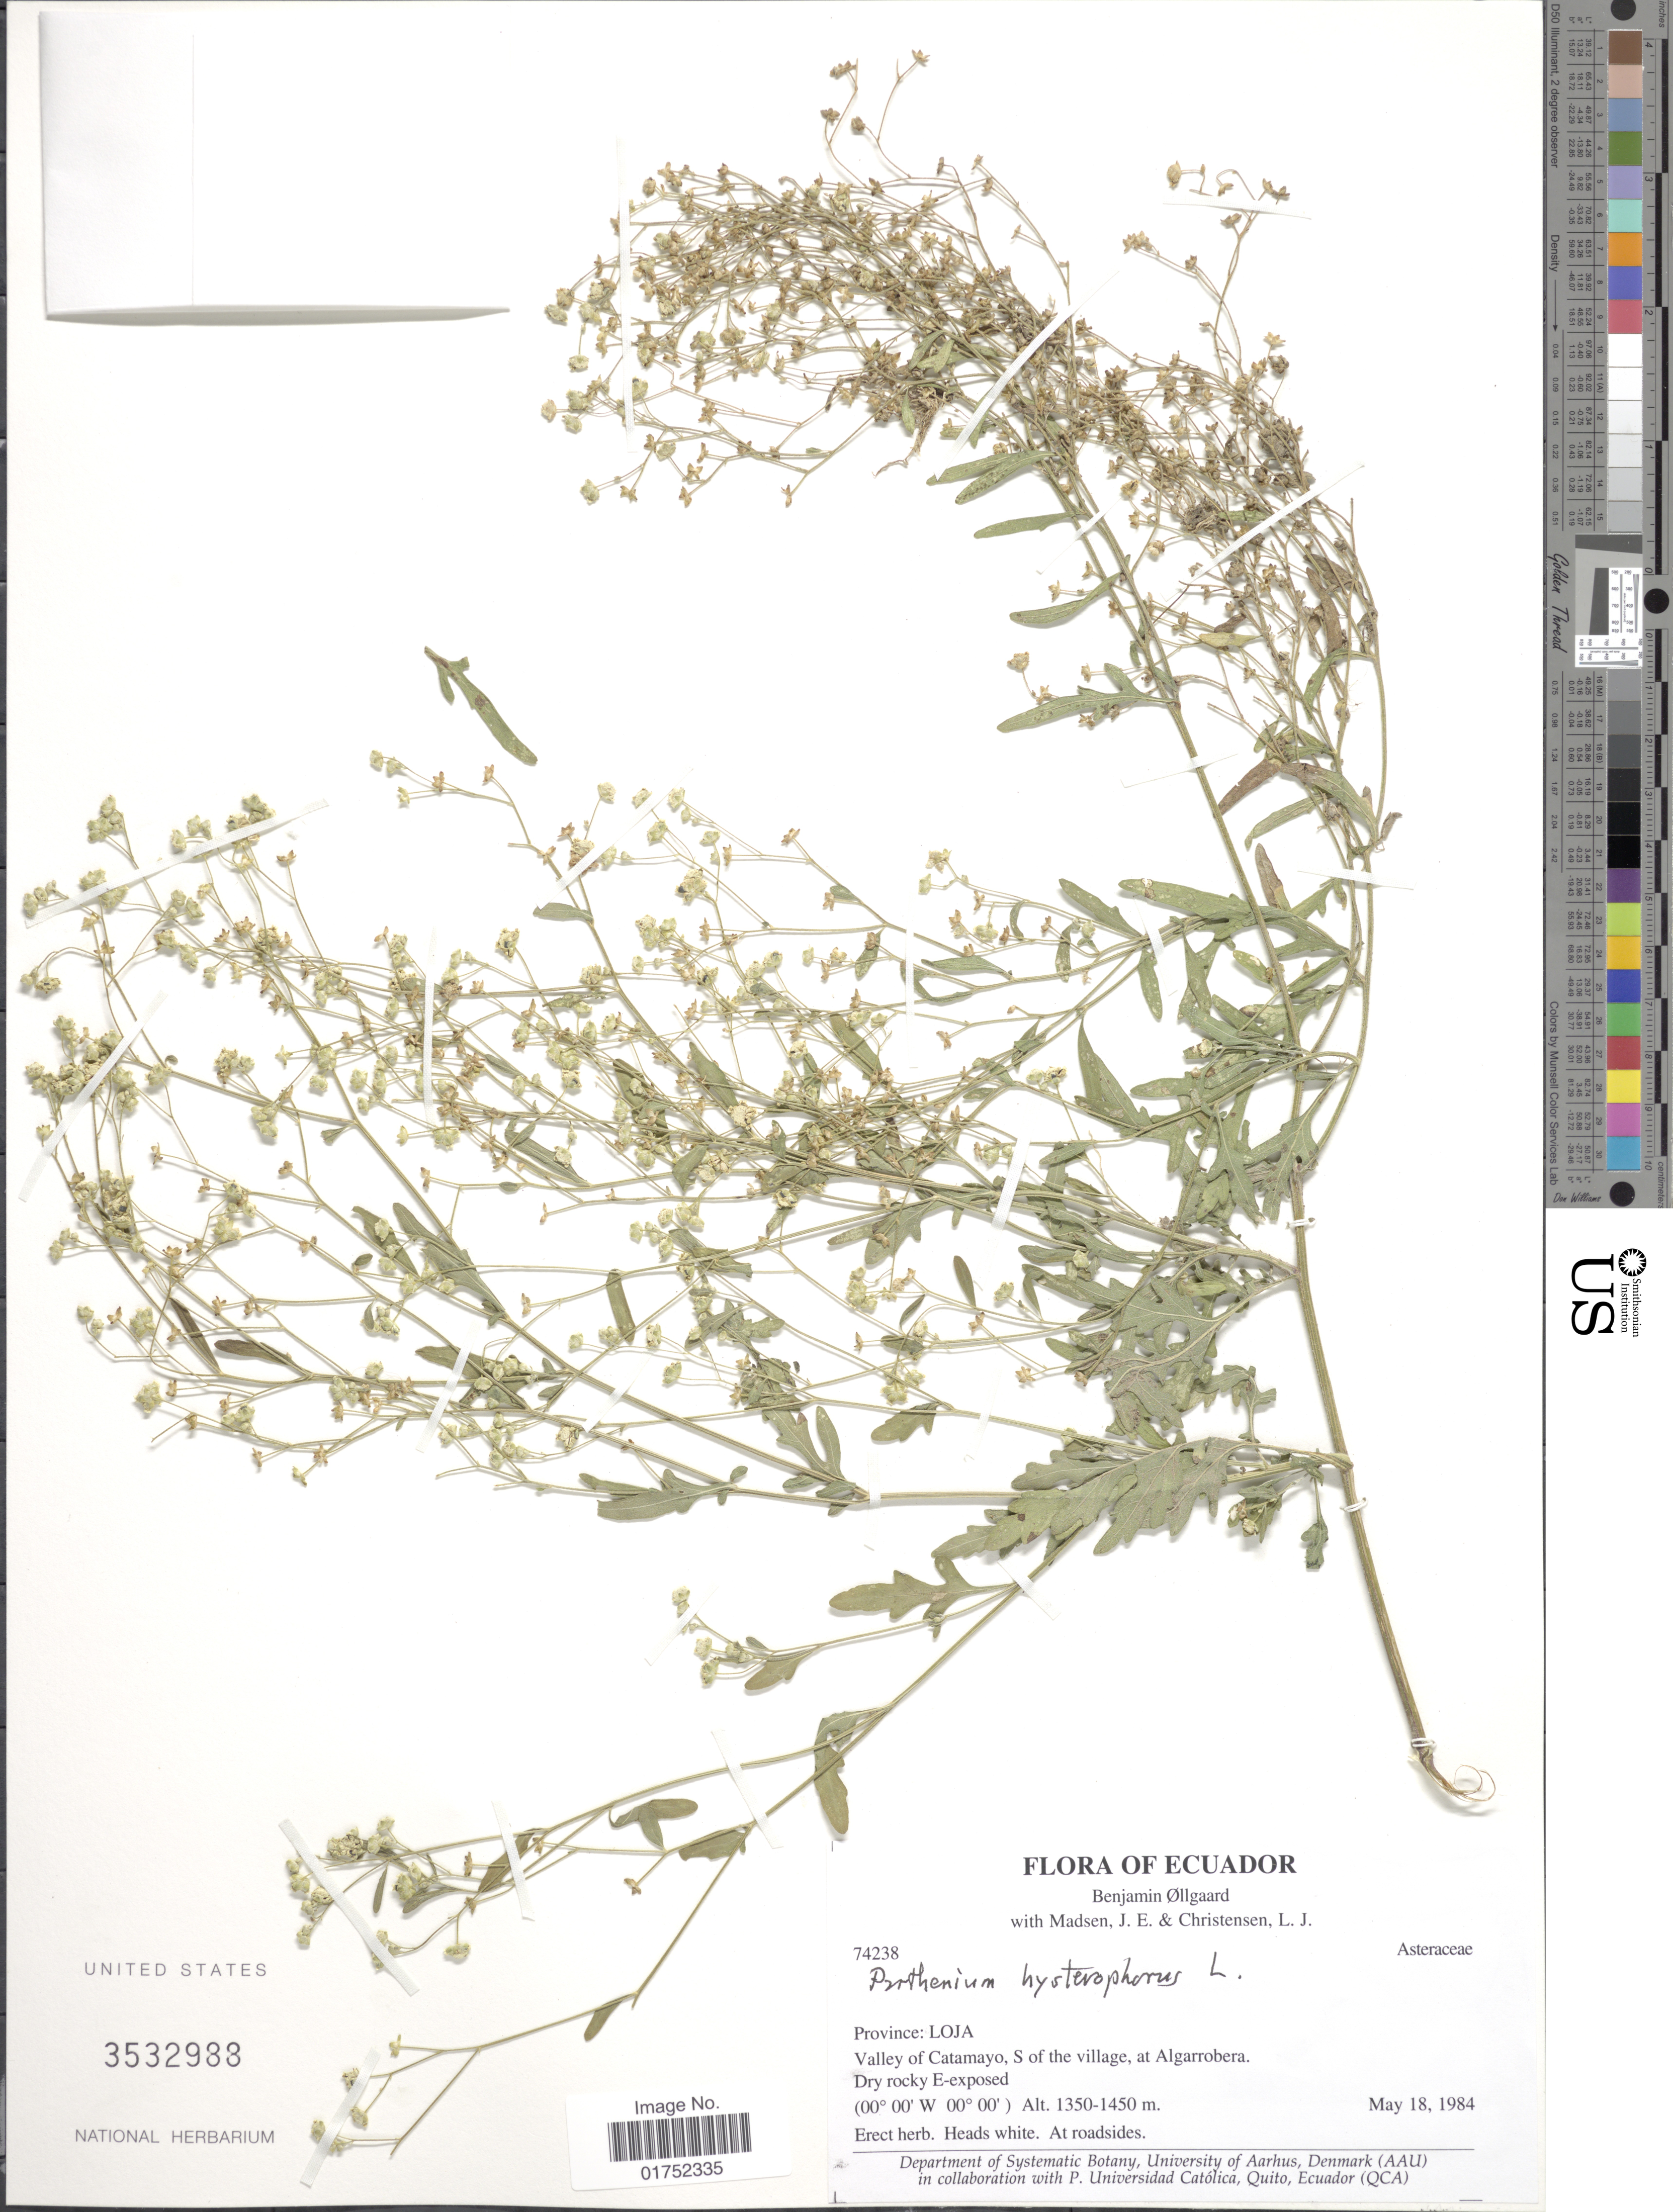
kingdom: Plantae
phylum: Tracheophyta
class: Magnoliopsida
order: Asterales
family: Asteraceae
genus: Parthenium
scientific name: Parthenium hysterophorus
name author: L.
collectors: B. Øllgaard, J. E. Madsen & L. Christensen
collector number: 74238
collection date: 1984-05-18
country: Ecuador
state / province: Loja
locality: Valley of Catamayo, S of the village, at Algarrobera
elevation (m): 1350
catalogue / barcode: US 3532988